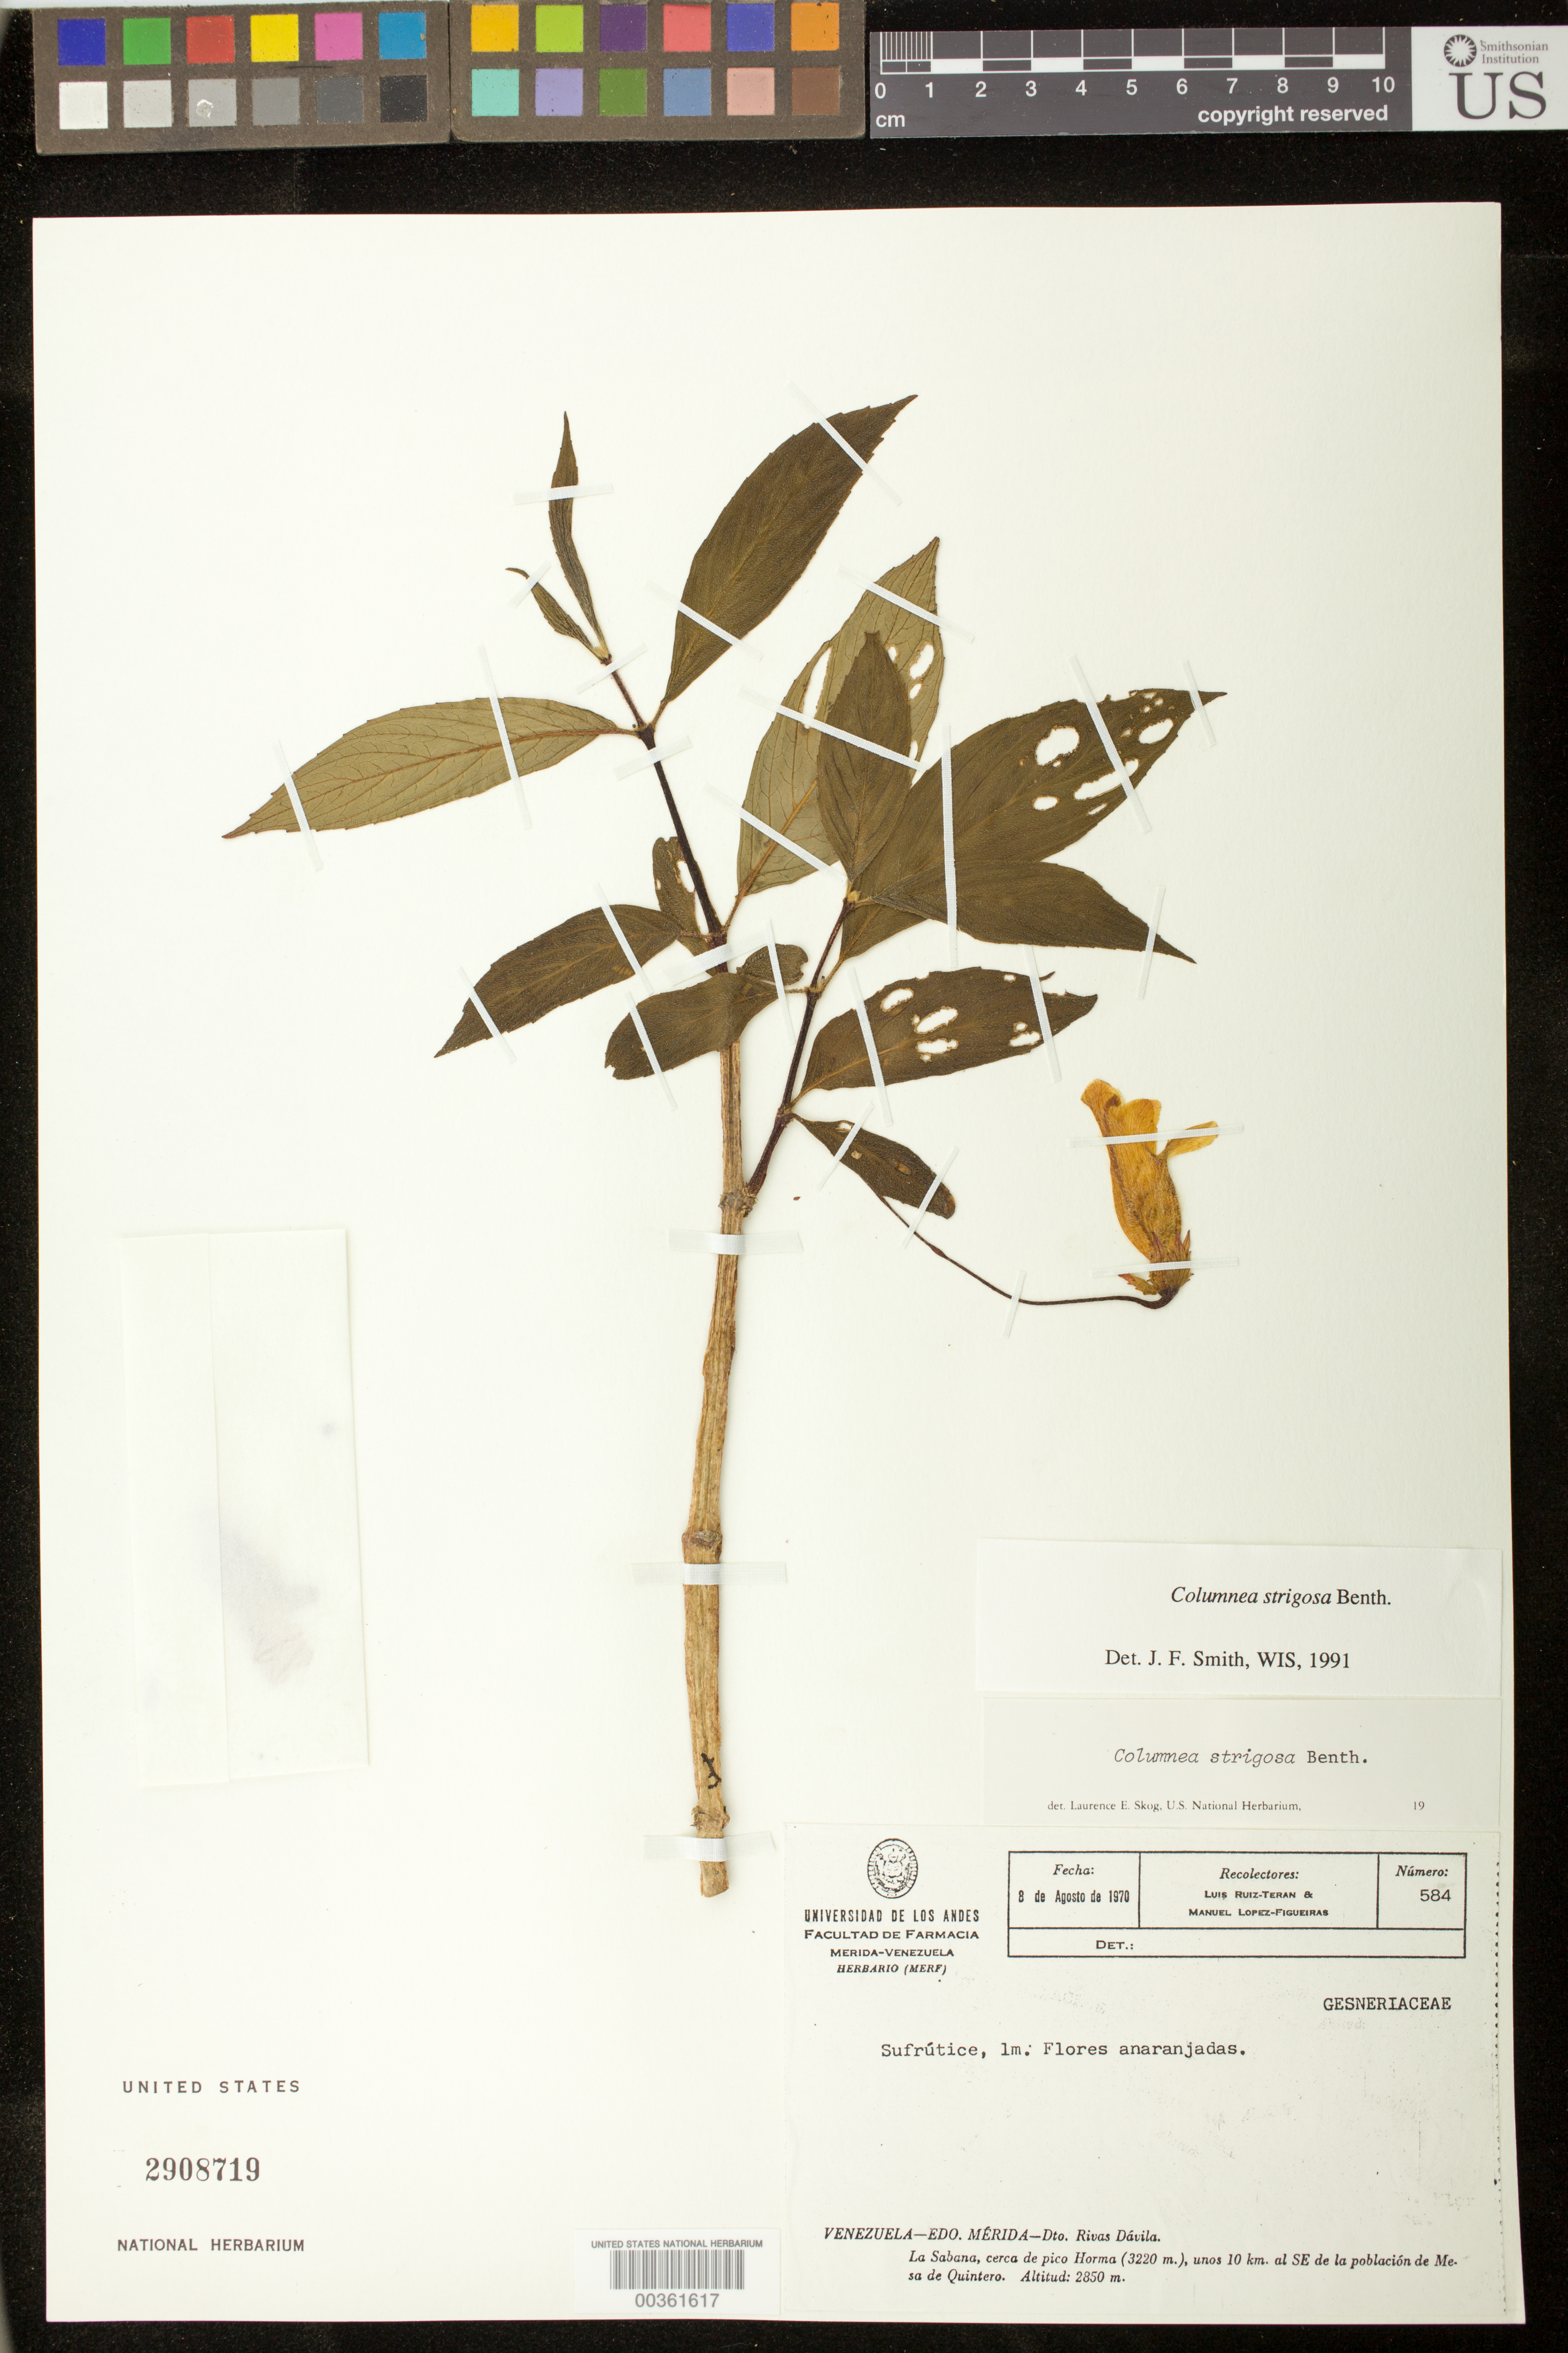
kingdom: Plantae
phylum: Tracheophyta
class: Magnoliopsida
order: Lamiales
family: Gesneriaceae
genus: Columnea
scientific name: Columnea strigosa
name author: Benth.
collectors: L. E. Ruíz-Terán & M. López Figueiras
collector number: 584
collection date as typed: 08 Aug 1970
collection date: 1970-08-08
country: Venezuela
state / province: Mérida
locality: Dto. Rivas Davila, La Sabana, cerca de Pico Horma, unos 10 km al SE de la poblacion de Mesa de Quintero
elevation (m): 2850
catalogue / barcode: US 2908719